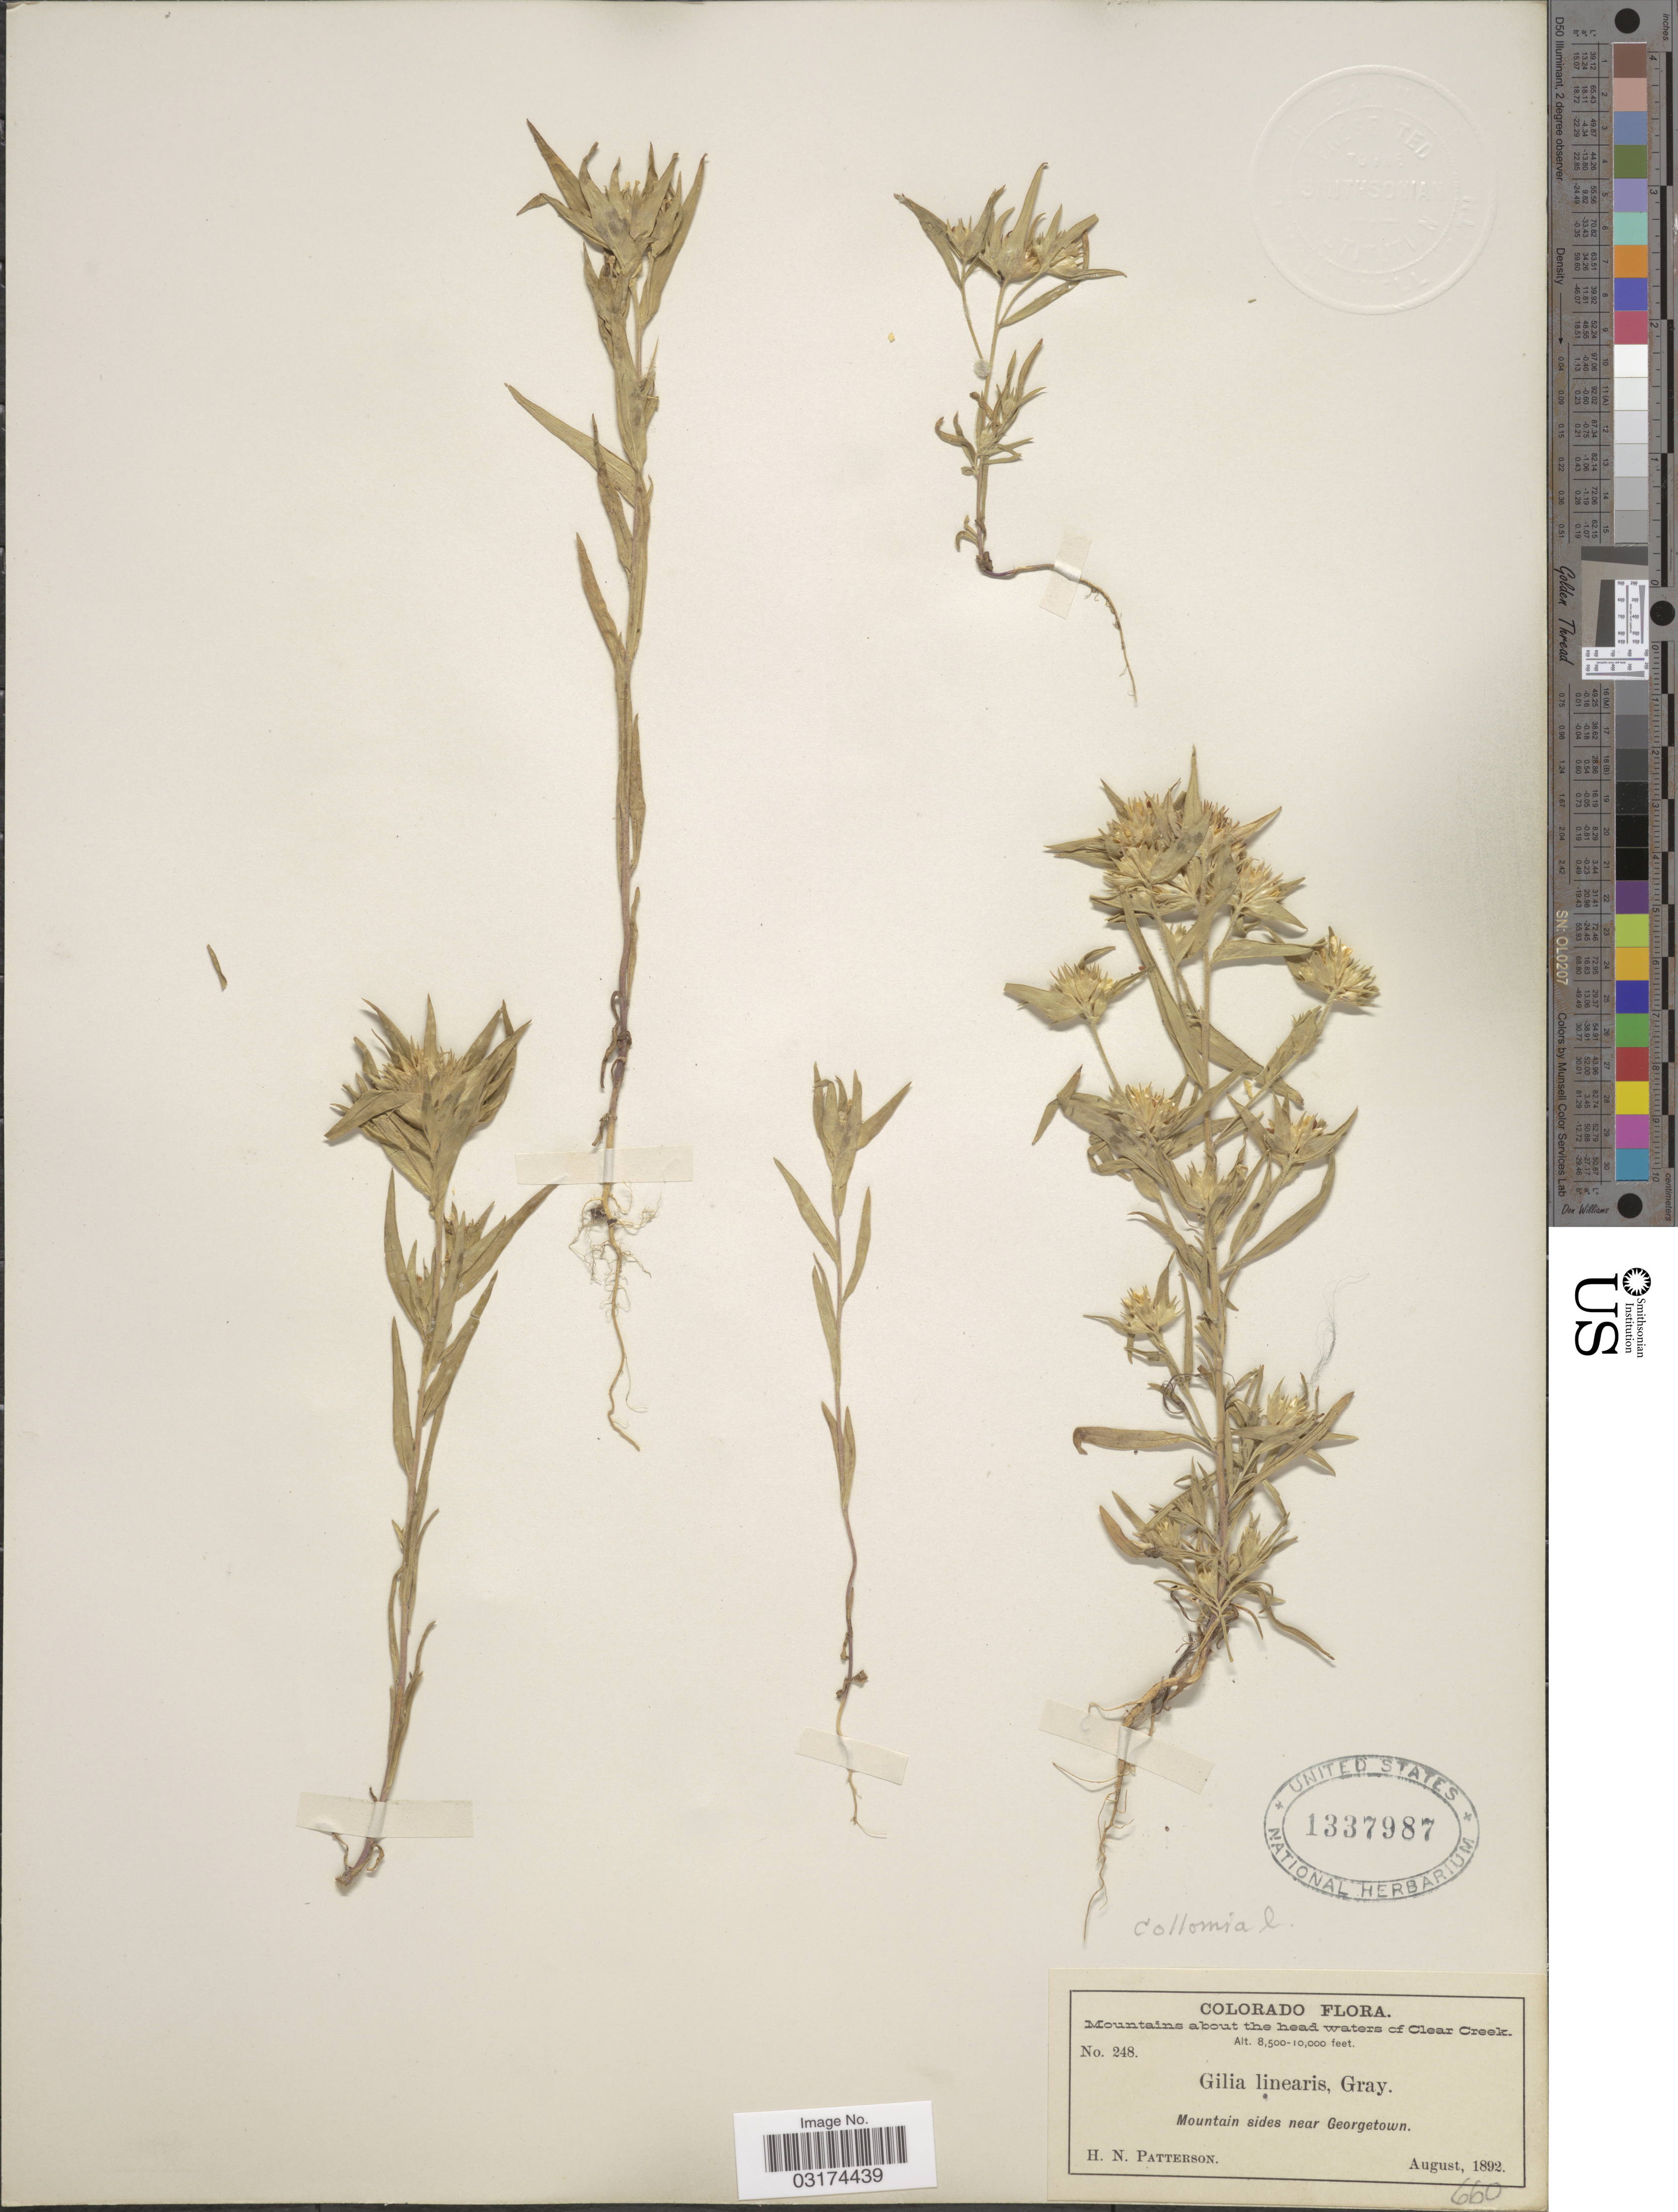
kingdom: Plantae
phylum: Tracheophyta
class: Magnoliopsida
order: Ericales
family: Polemoniaceae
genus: Collomia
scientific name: Collomia linearis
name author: Nutt.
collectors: H. N. Patterson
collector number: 248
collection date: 1892-08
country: United States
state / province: Colorado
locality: Mountains about the head waters of Clear Creek. Mountain sides near Georgetown.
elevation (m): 2591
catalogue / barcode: US 1337987